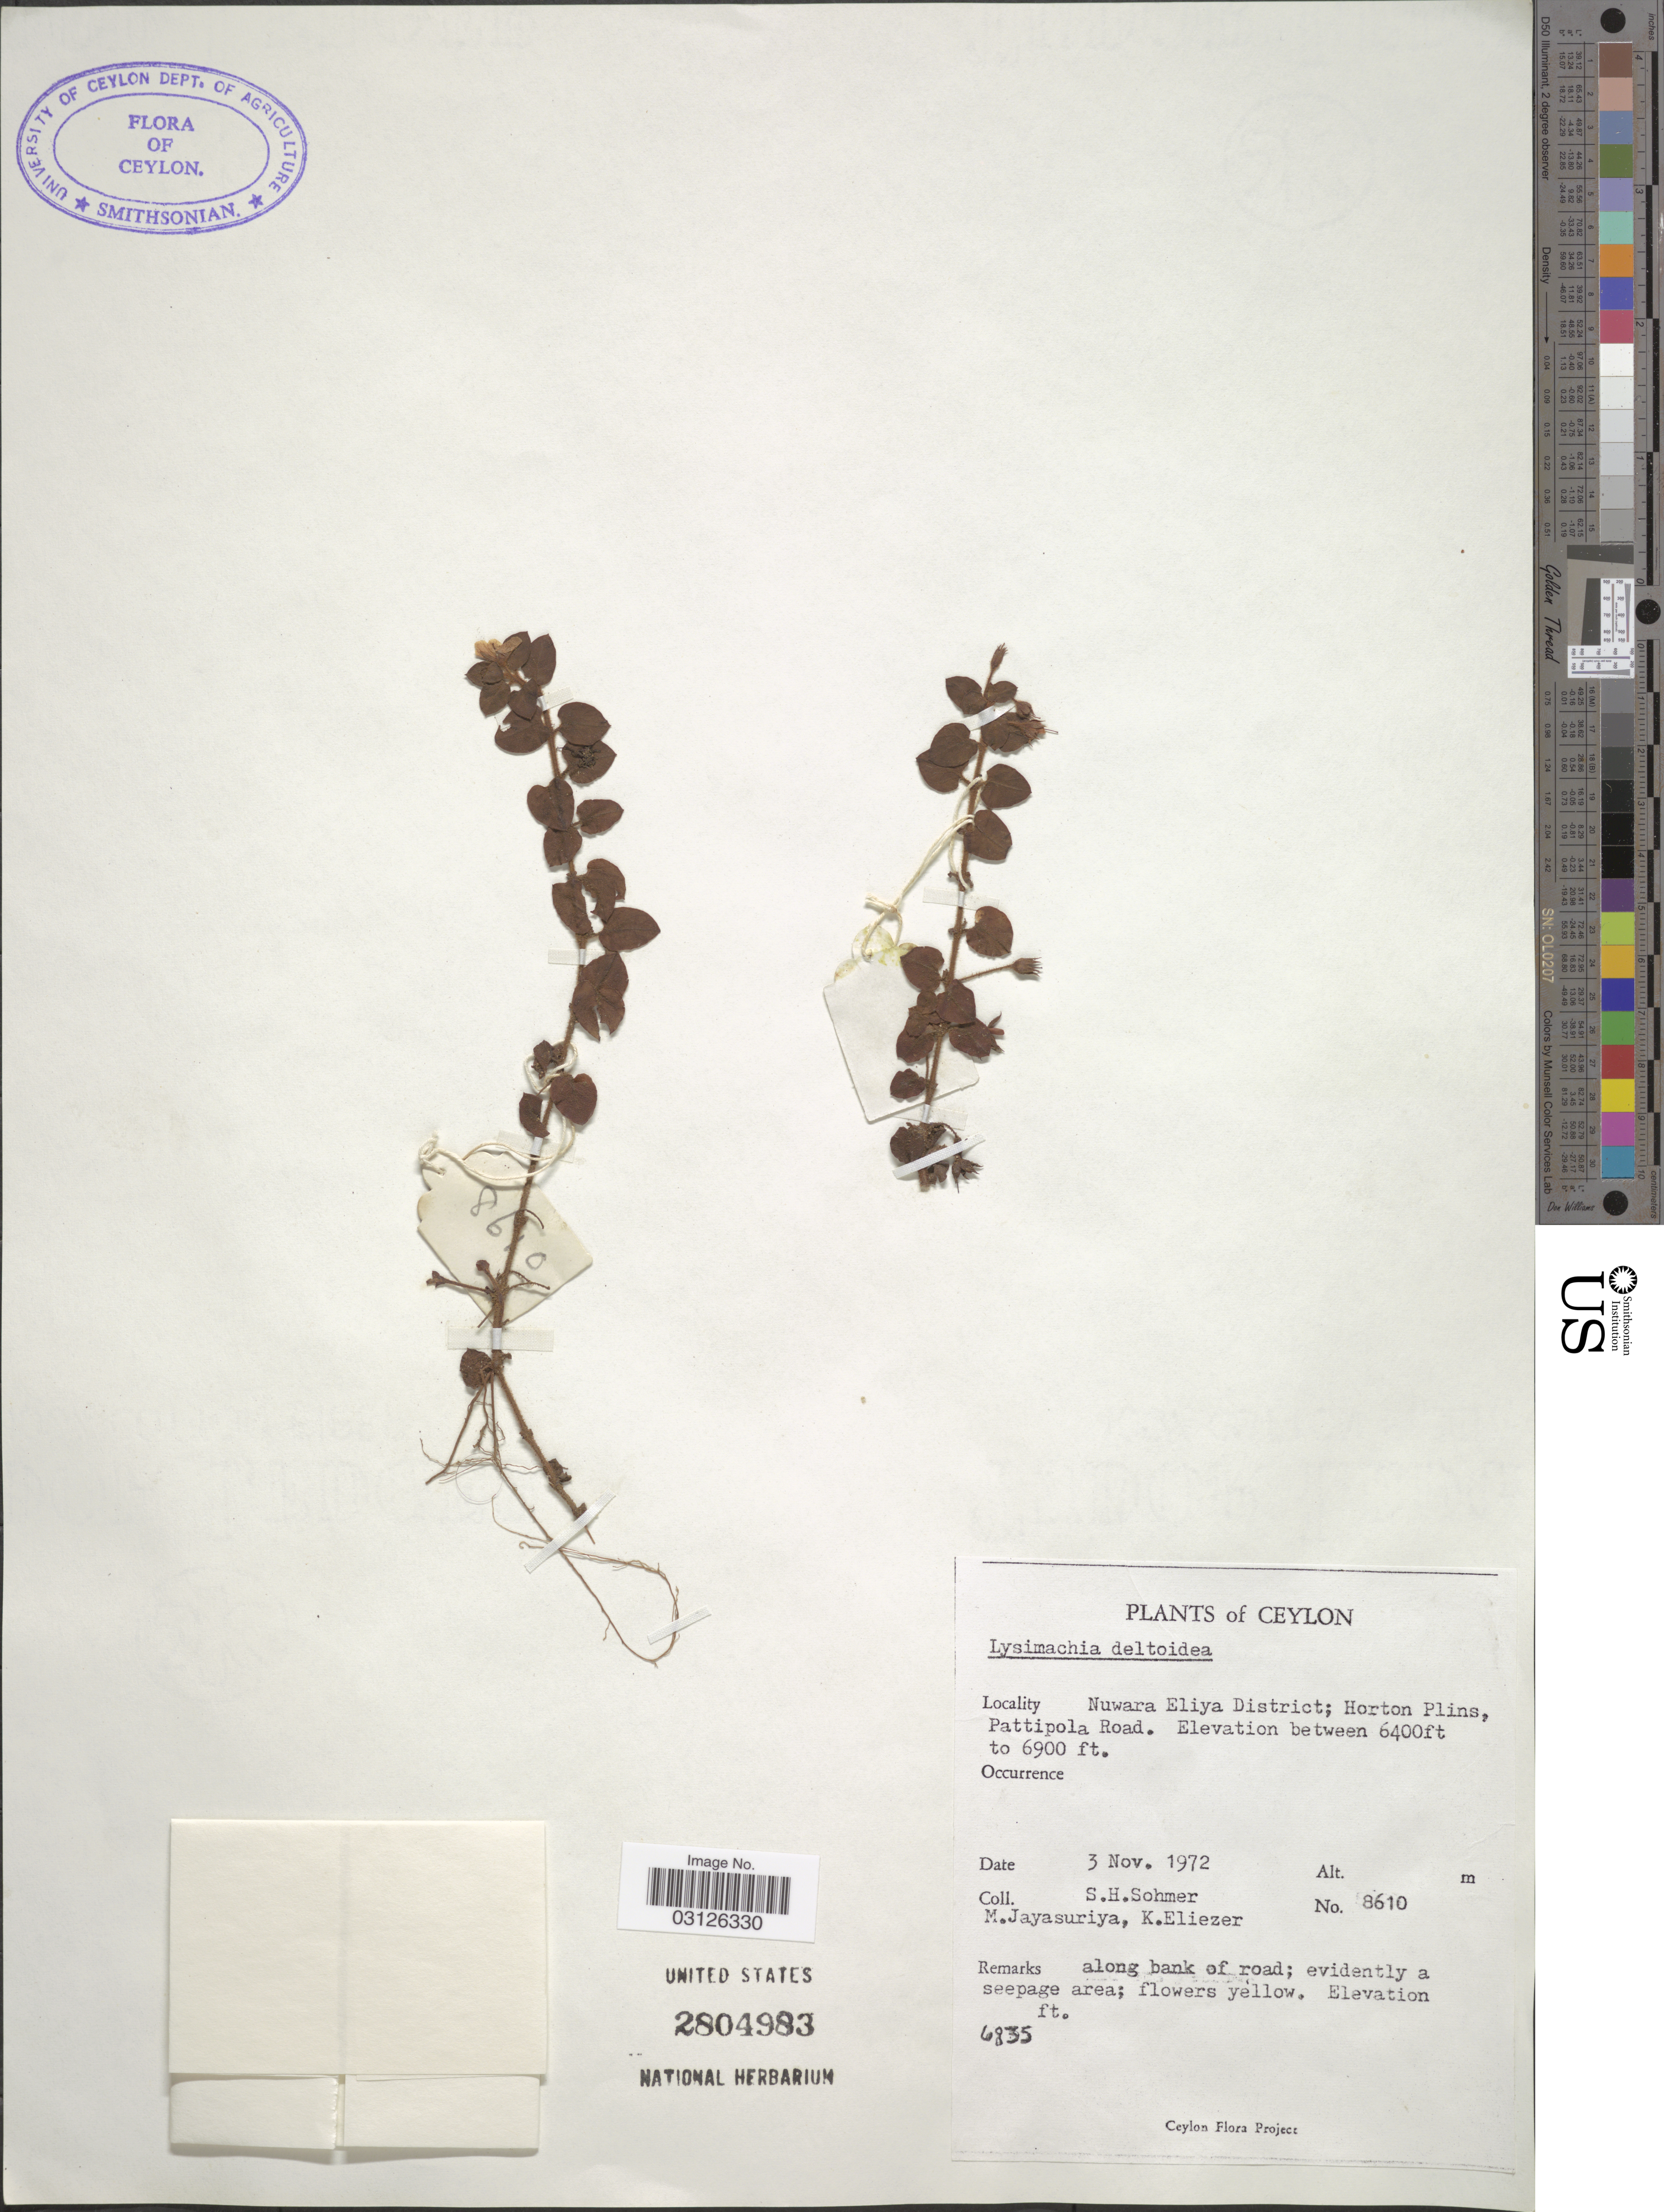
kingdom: Plantae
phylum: Tracheophyta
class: Magnoliopsida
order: Ericales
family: Primulaceae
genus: Lysimachia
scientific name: Lysimachia deltoidea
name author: Wight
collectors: S. H. Sohmer, M. Jayasuriya & K. Eliezer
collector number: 8610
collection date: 1972-11-03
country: Sri Lanka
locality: Ceylon. Nuwara Eliya District; Horton Plins, Pattipola Road.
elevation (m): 1951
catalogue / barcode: US 2804983